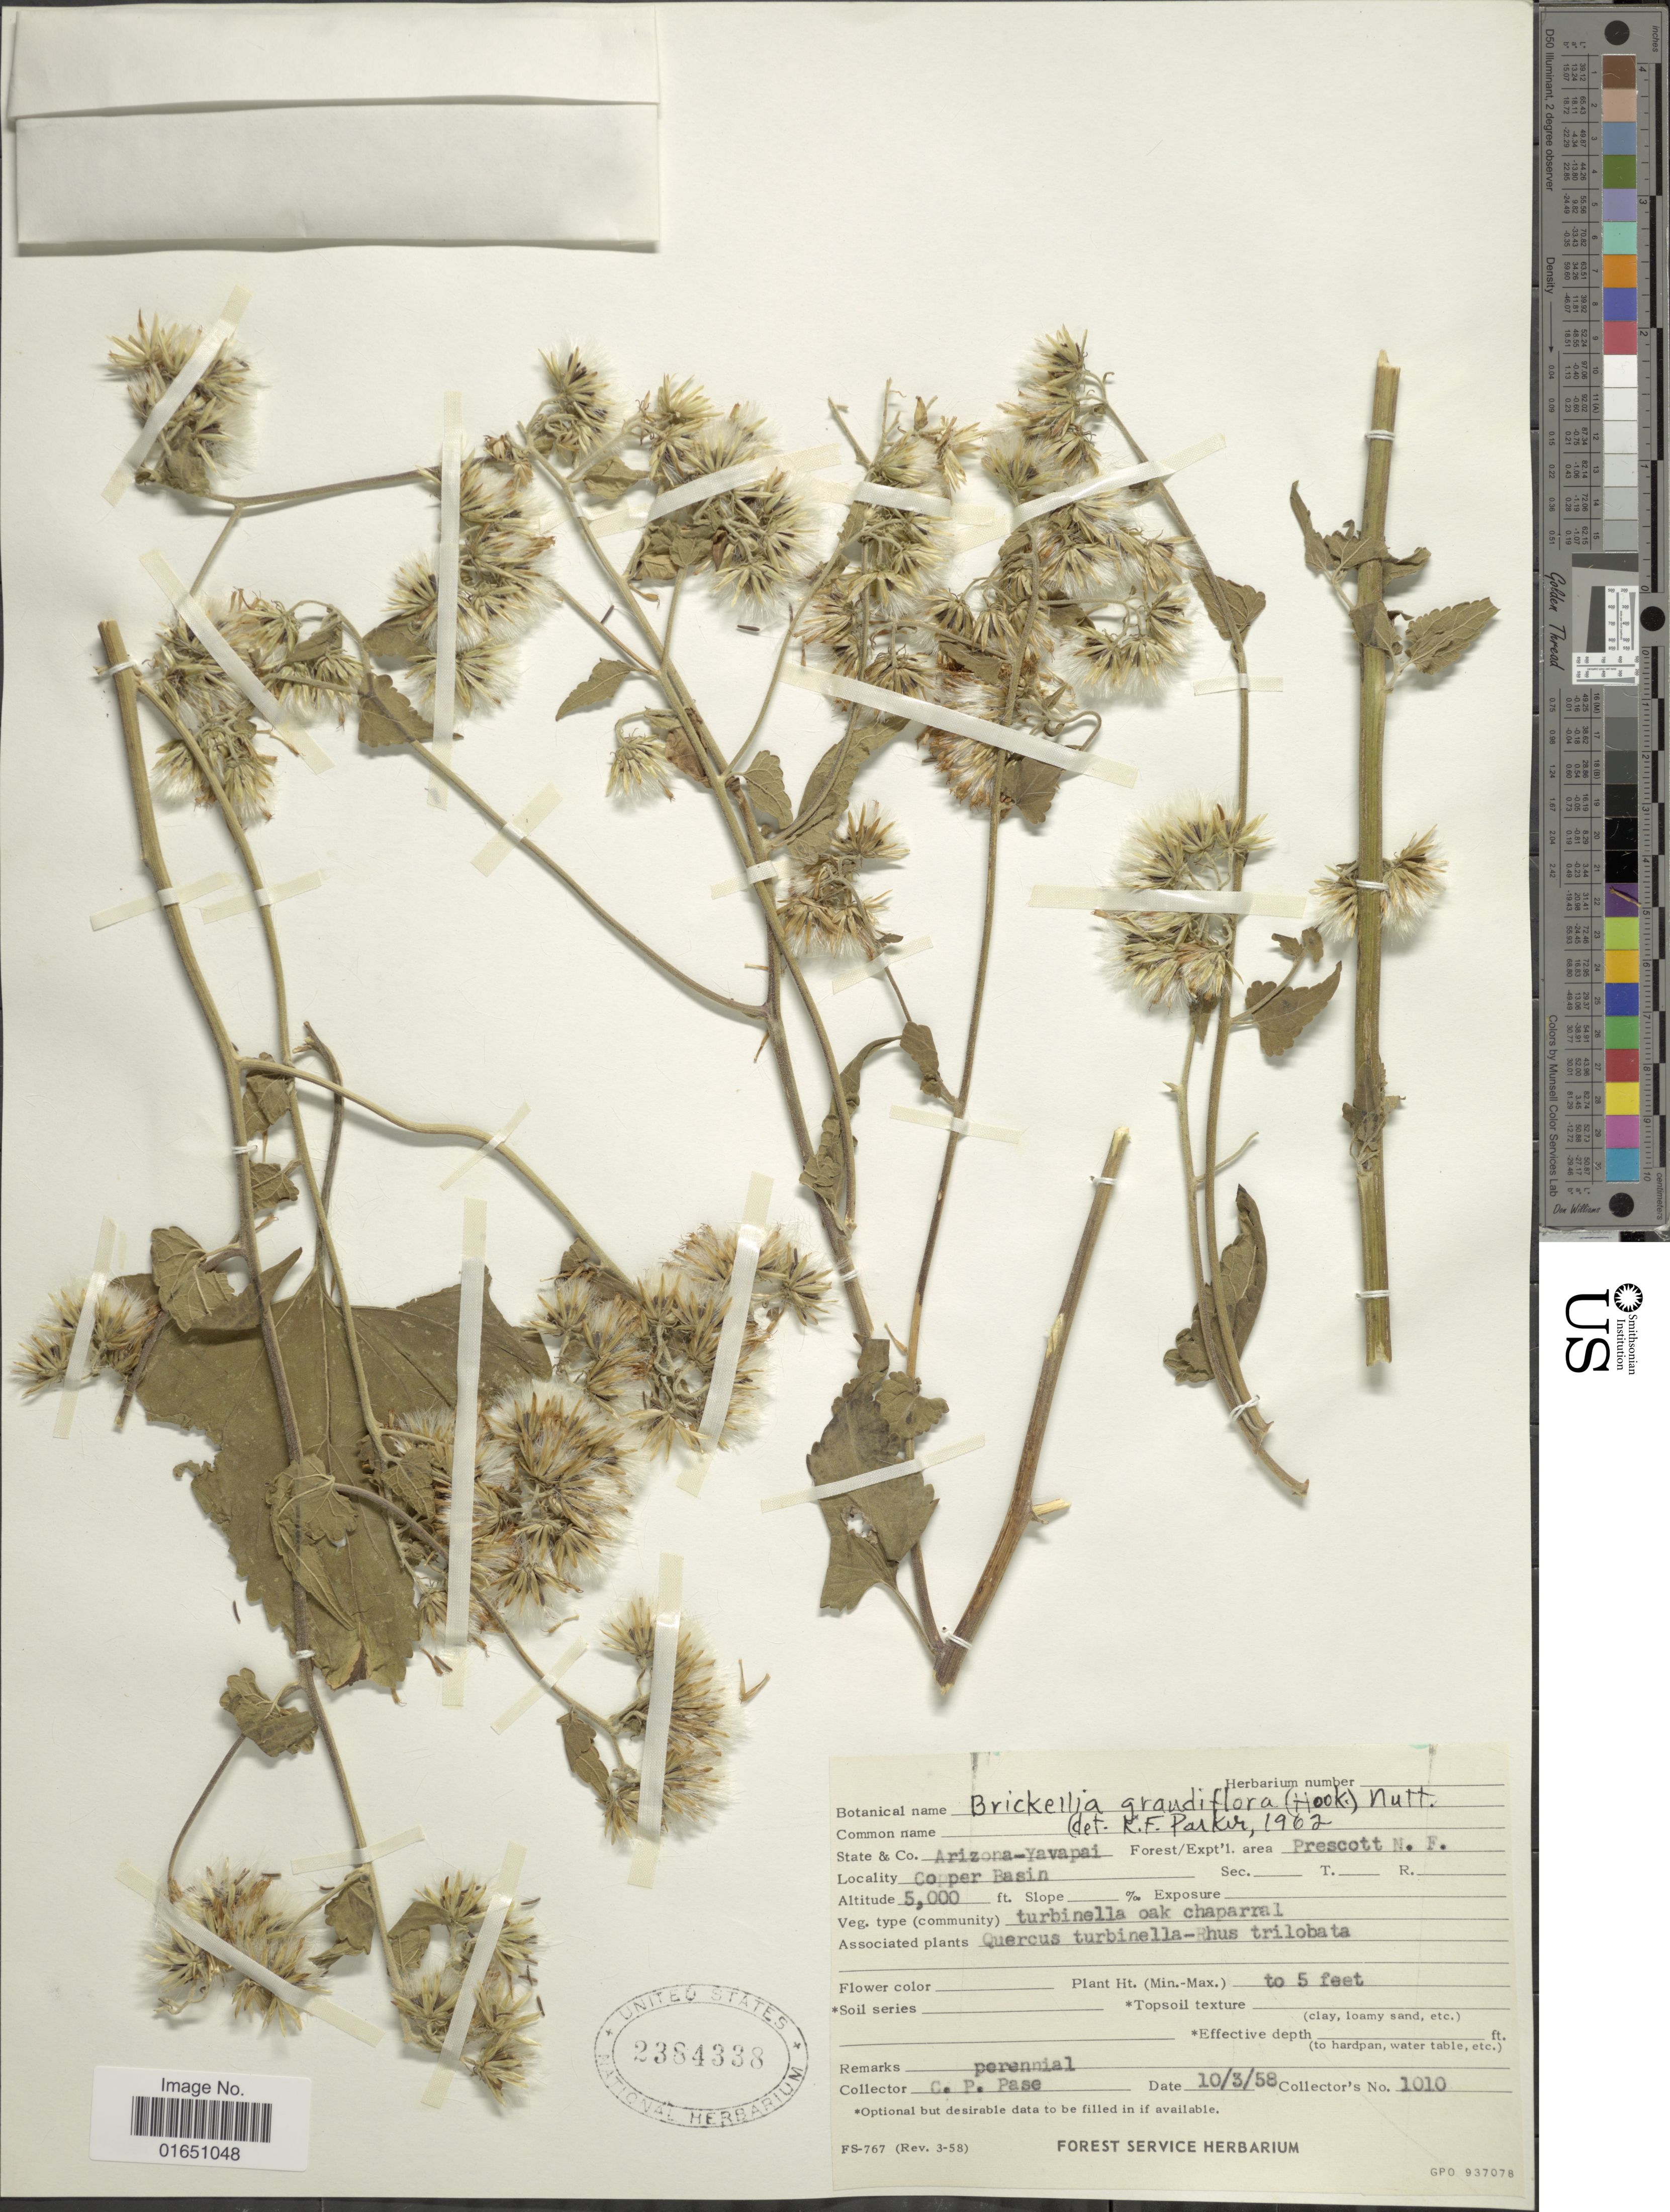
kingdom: Plantae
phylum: Tracheophyta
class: Magnoliopsida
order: Asterales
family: Asteraceae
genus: Brickellia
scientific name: Brickellia grandiflora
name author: (Hook.) Nutt.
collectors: C. P. Pase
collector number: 1010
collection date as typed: Transcribed d/m/y: 10/3/58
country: United States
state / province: Arizona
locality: State & Co. Arizona-Yavapai, Forest/Expt'l. area Prescott N. F., Copper Basin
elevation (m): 1524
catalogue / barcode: US 2384338